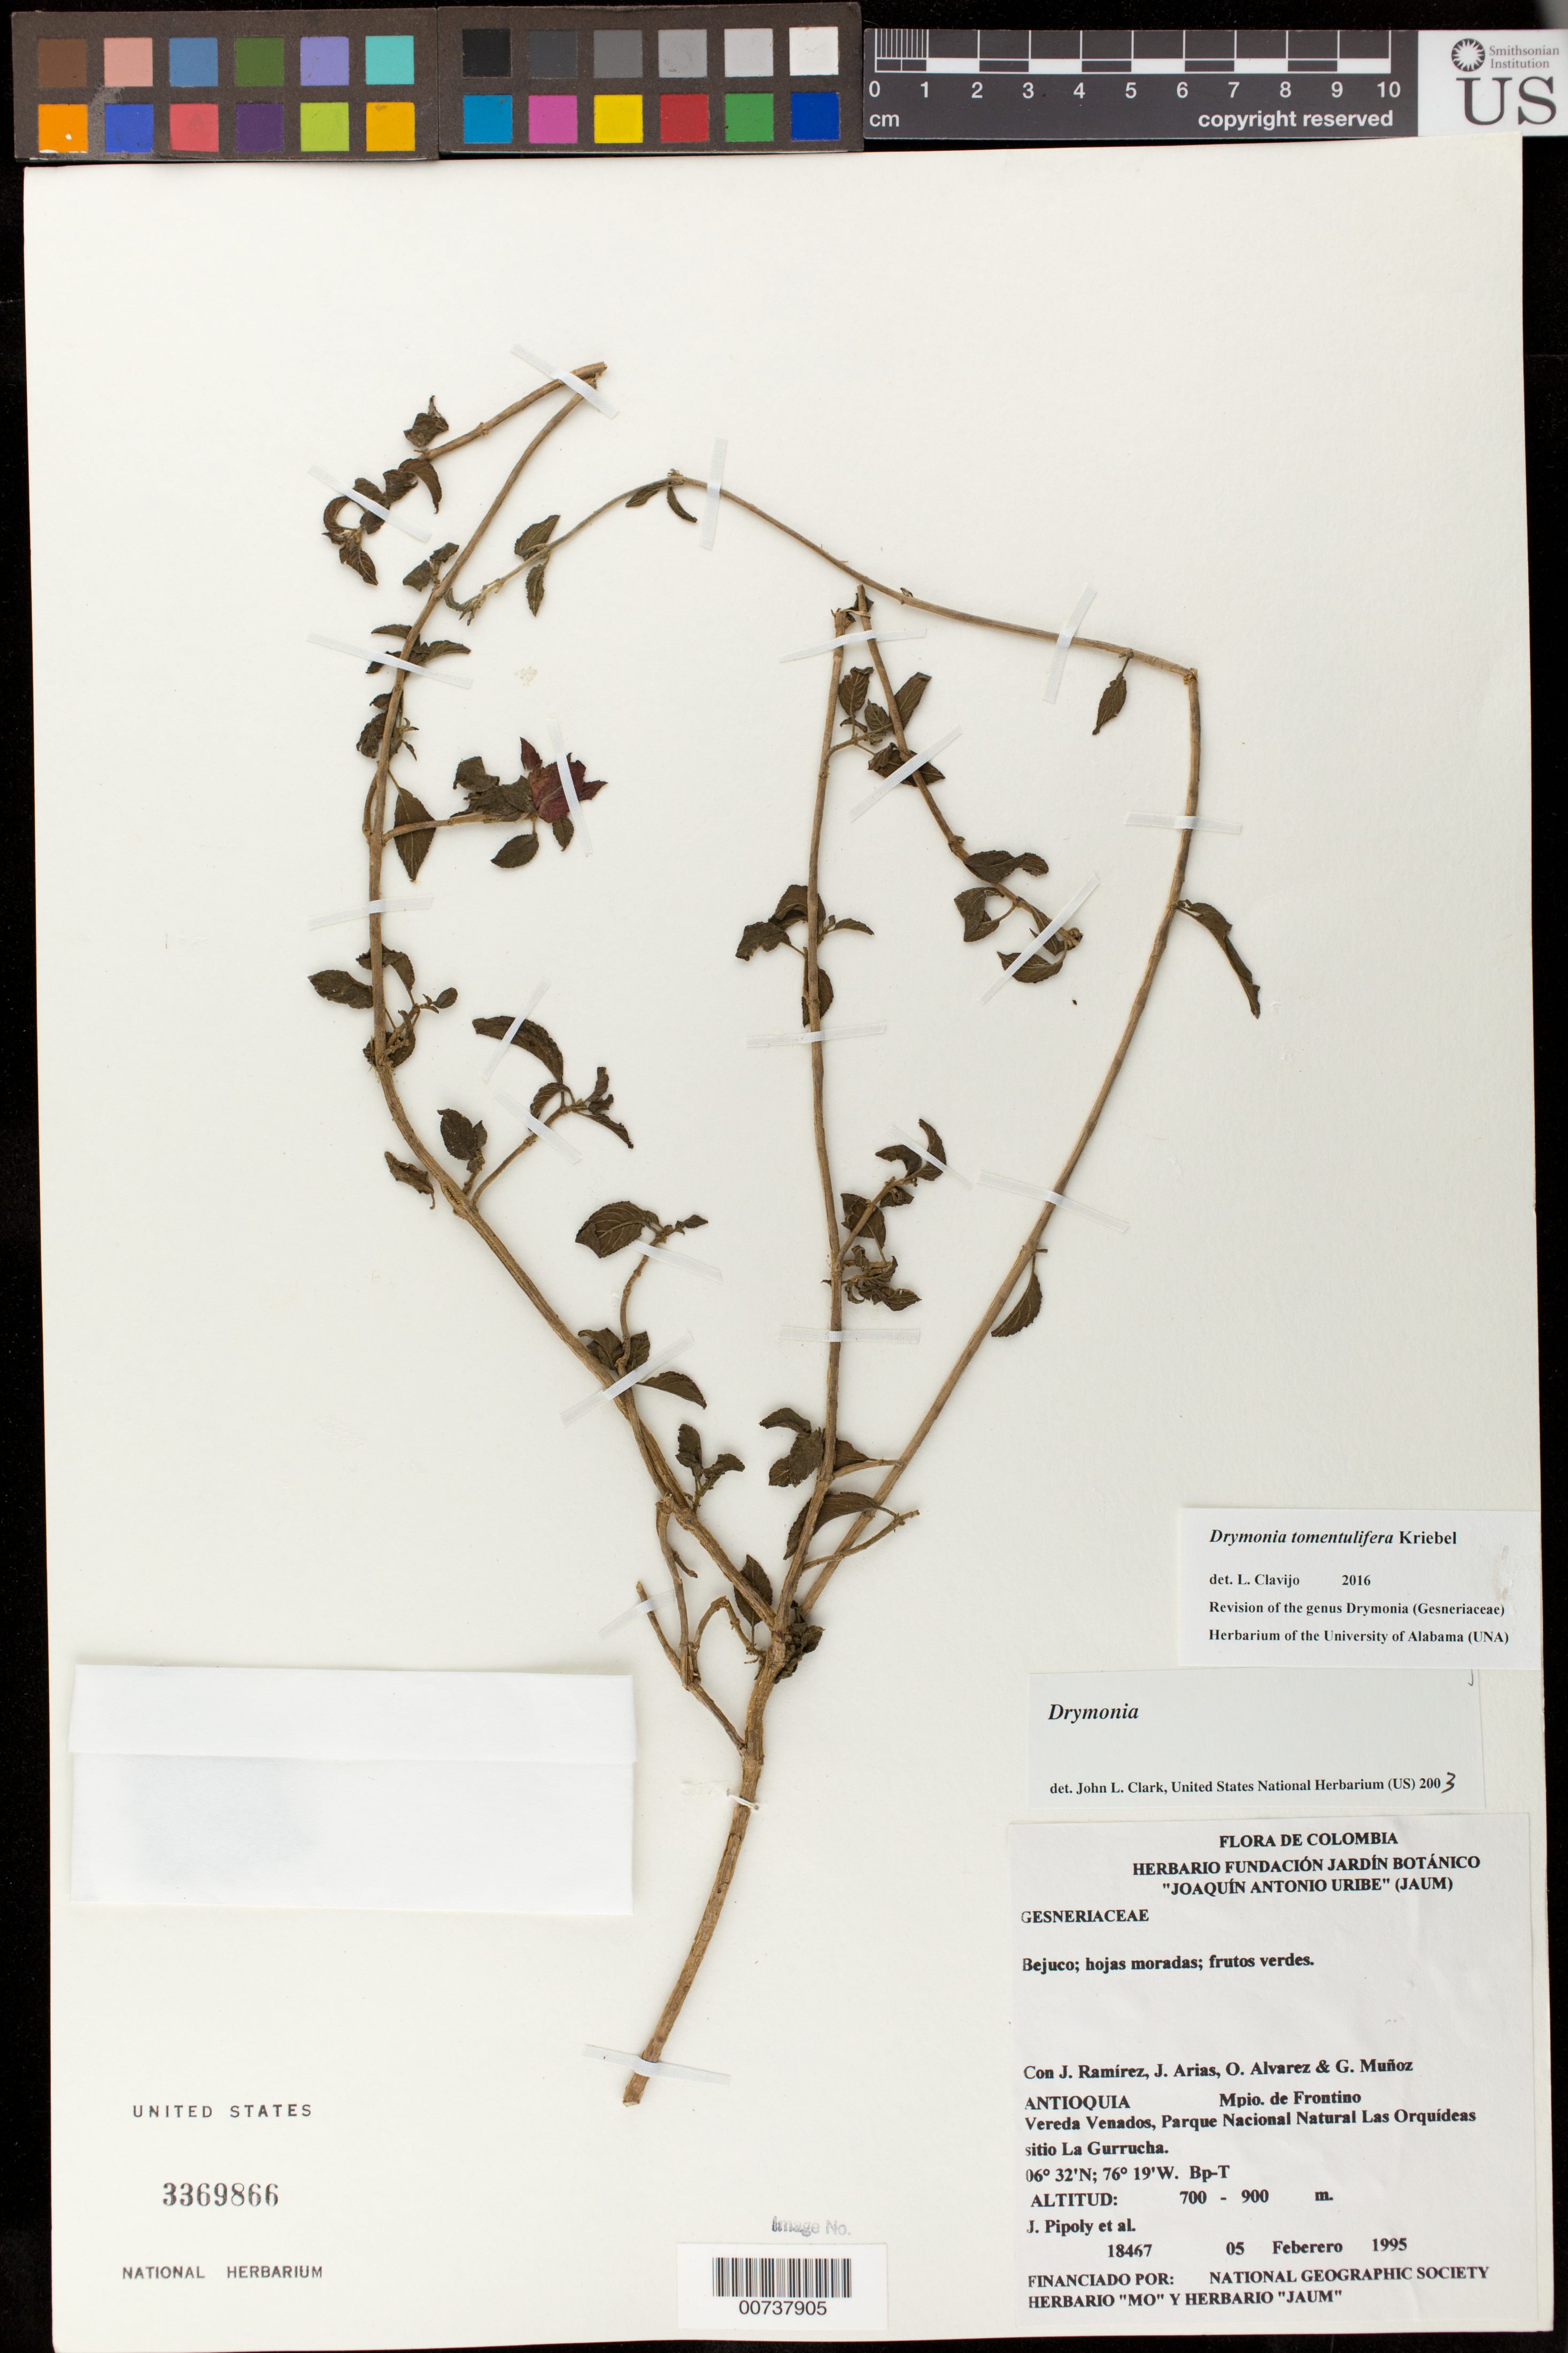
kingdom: Plantae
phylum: Tracheophyta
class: Magnoliopsida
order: Lamiales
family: Gesneriaceae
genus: Drymonia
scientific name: Drymonia tomentulifera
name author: Kriebel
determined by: Clavijo, L.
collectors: J. J. Pipoly, J. Ramírez, J. Arias, O. Alvarez & G. Muñoz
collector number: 18467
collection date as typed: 05 Feb 1995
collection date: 1995-02-05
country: Colombia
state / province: Antioquia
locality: Mpio. de Frontino, Vereda Venados, Parque Nacional Natural las Orquideas, Sitio La Gurrucha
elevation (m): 700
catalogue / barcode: US 3369866